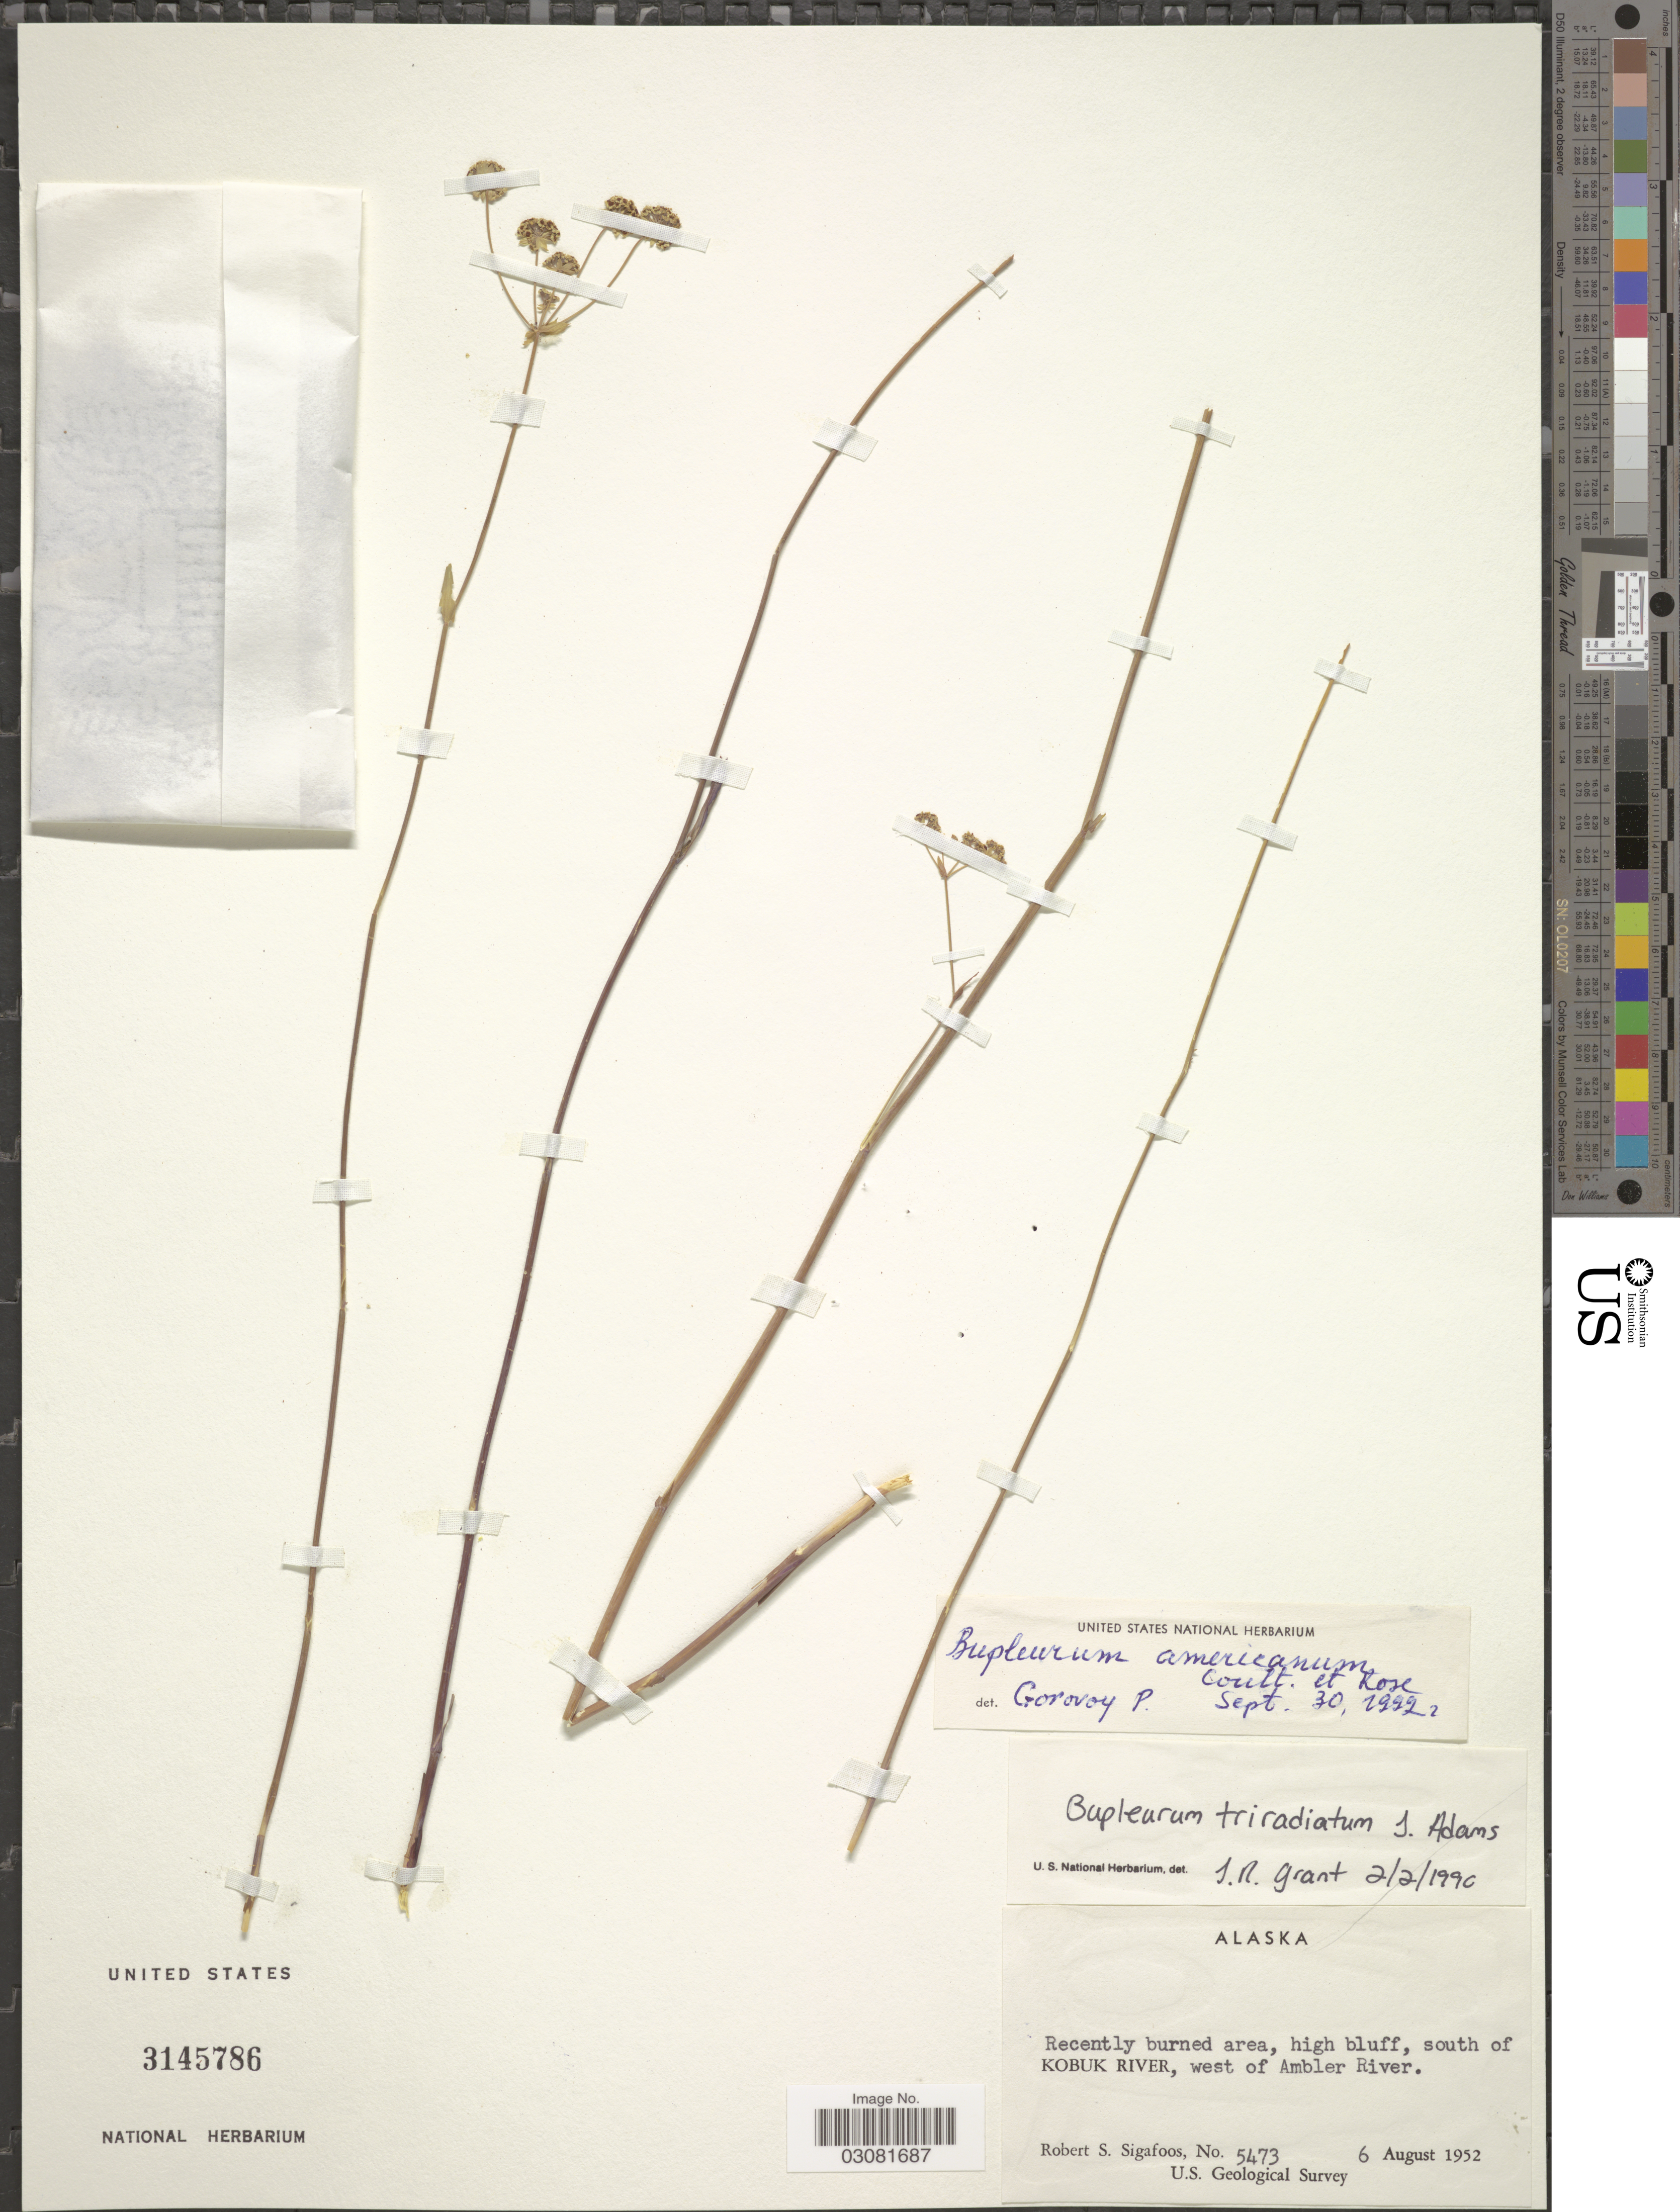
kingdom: Plantae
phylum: Tracheophyta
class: Magnoliopsida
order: Apiales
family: Apiaceae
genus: Bupleurum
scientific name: Bupleurum triradiatum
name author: Hoffm. ex Adams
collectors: R. Sigafoos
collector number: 5473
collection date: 1952-08-06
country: United States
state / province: Alaska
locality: Recently burned area, high bluff, south of Kobuk River, west of Ambler River.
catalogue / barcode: US 3145786